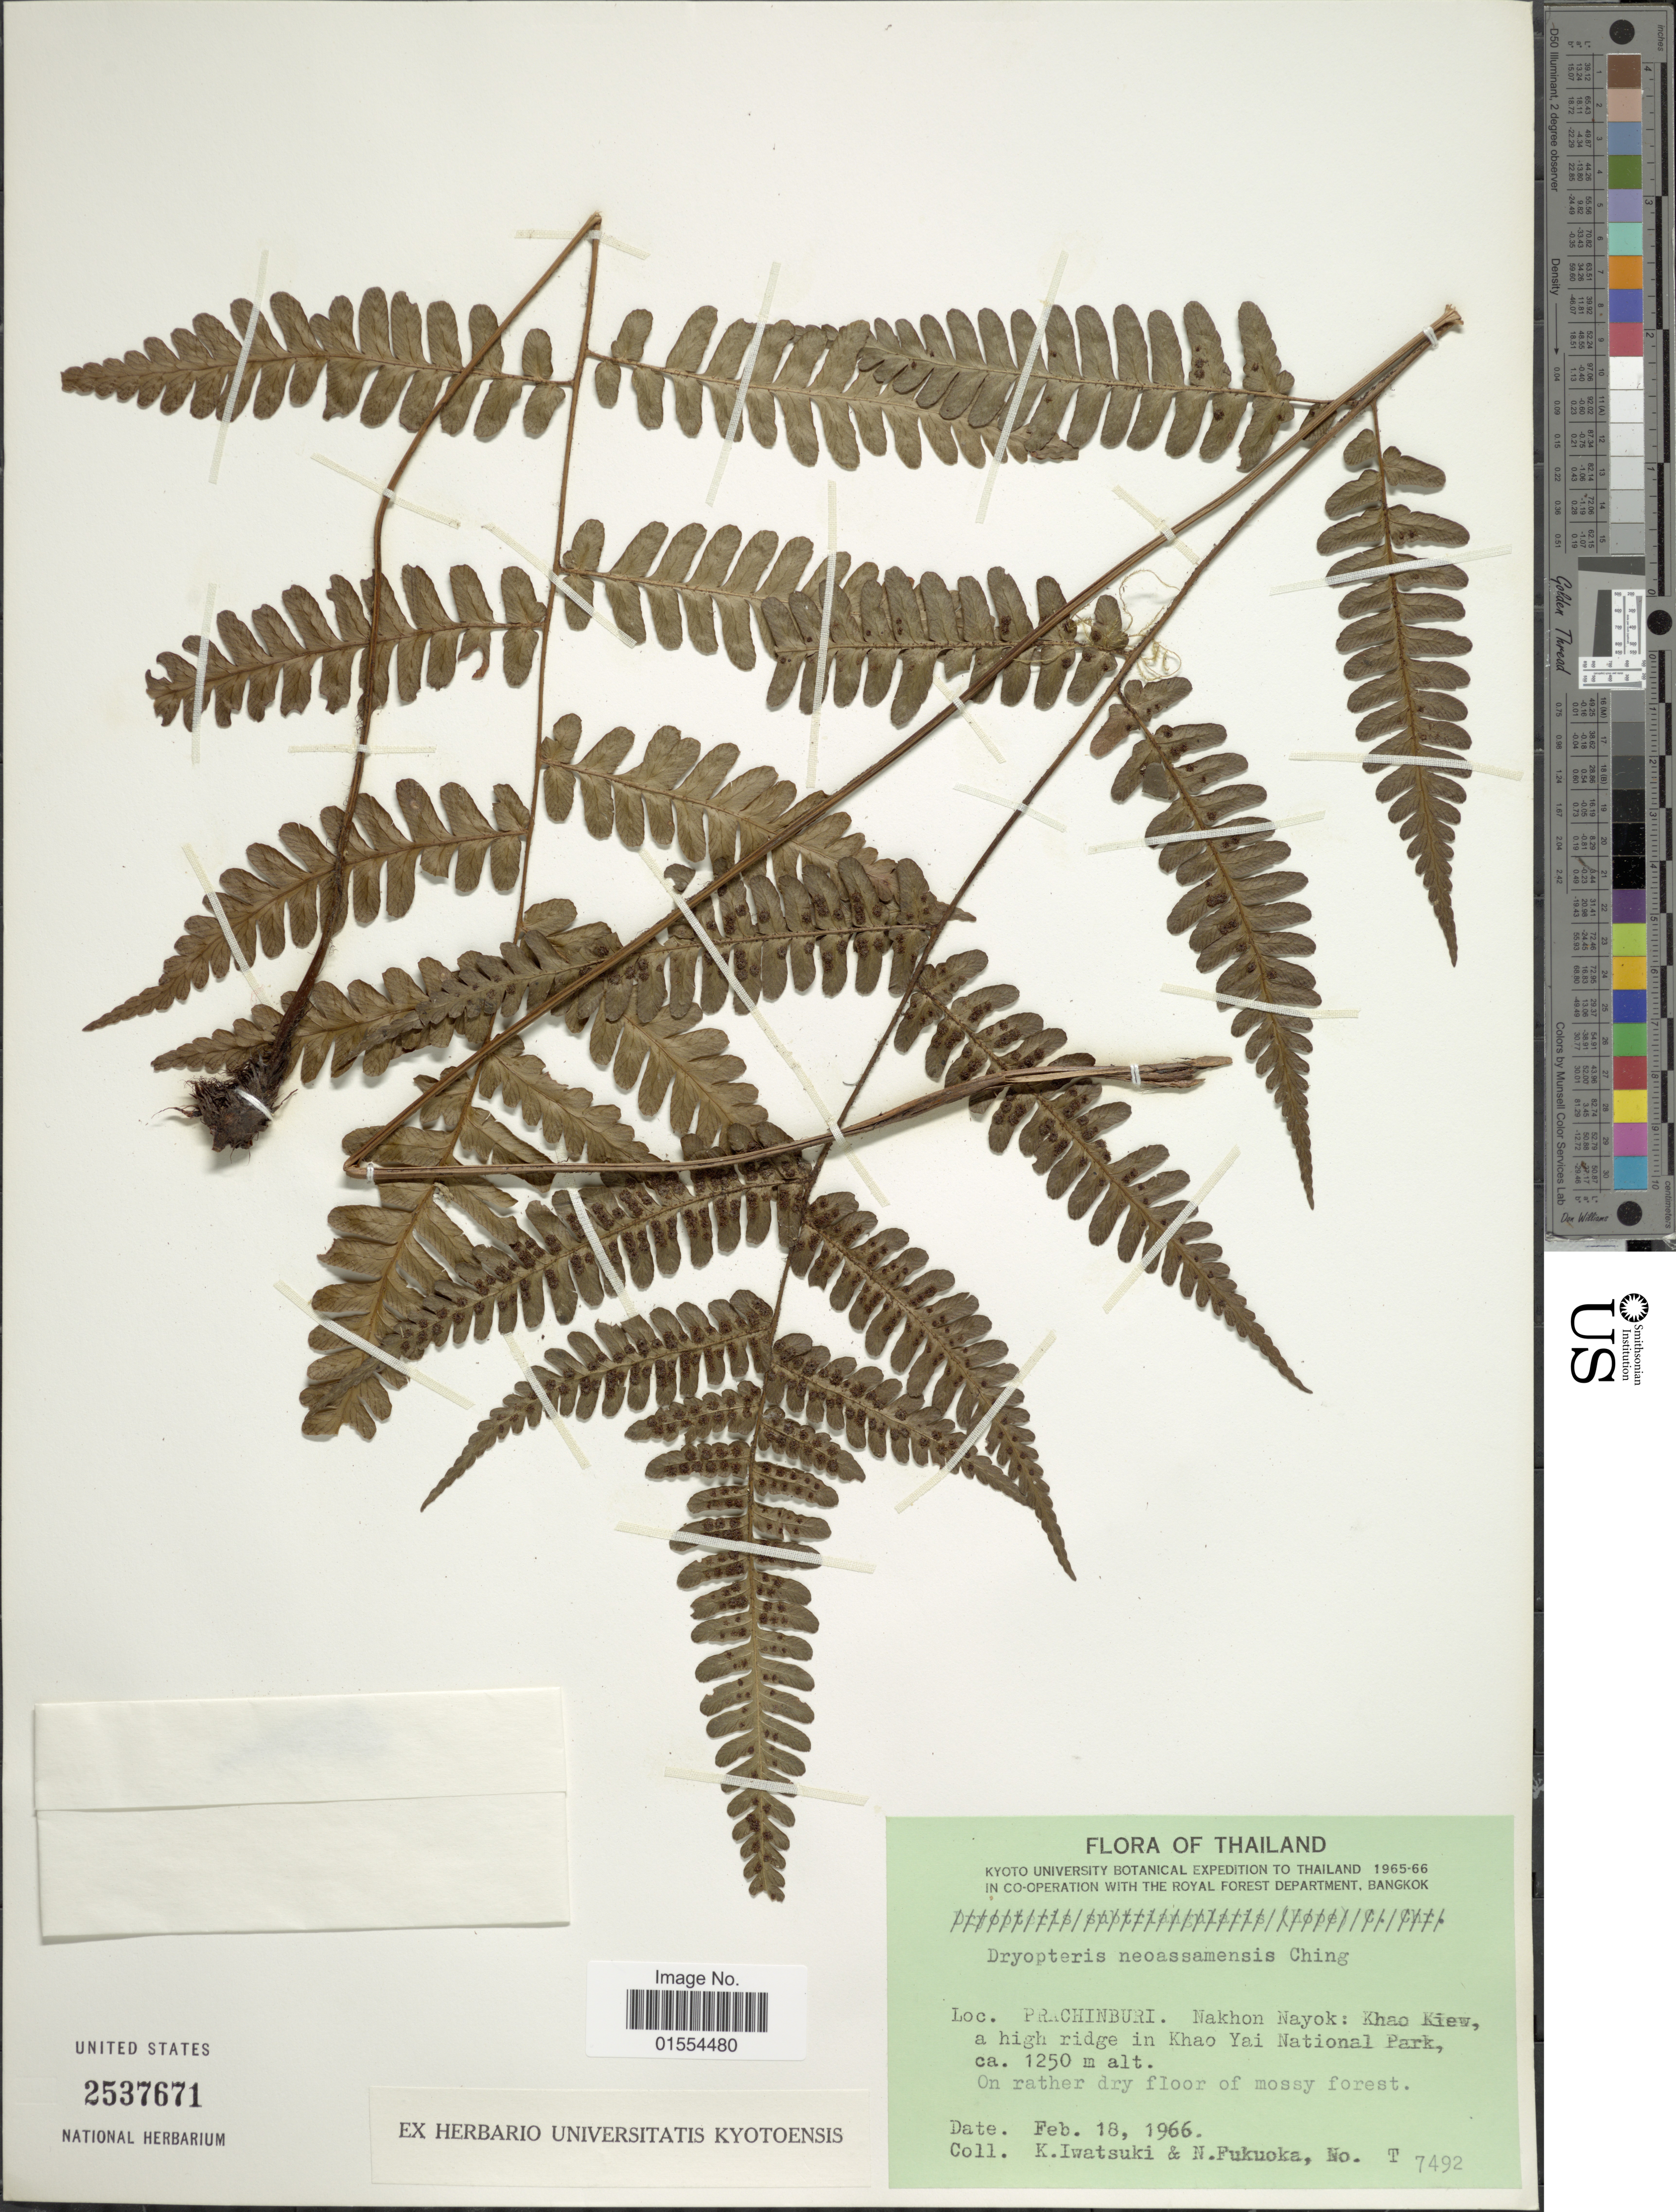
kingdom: Plantae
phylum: Tracheophyta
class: Polypodiopsida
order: Polypodiales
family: Dryopteridaceae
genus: Dryopteris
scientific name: Dryopteris neoassamensis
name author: Ching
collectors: K. Iwatsuki & N. Fukuoka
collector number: T7492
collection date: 1966-02-18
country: Thailand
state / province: Prachin Buri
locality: Thaland. Prachinburi. Nakhon Nayok: Khao Kiew, a high ridge in Khao Ya National Park.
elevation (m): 1250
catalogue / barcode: US 2537671